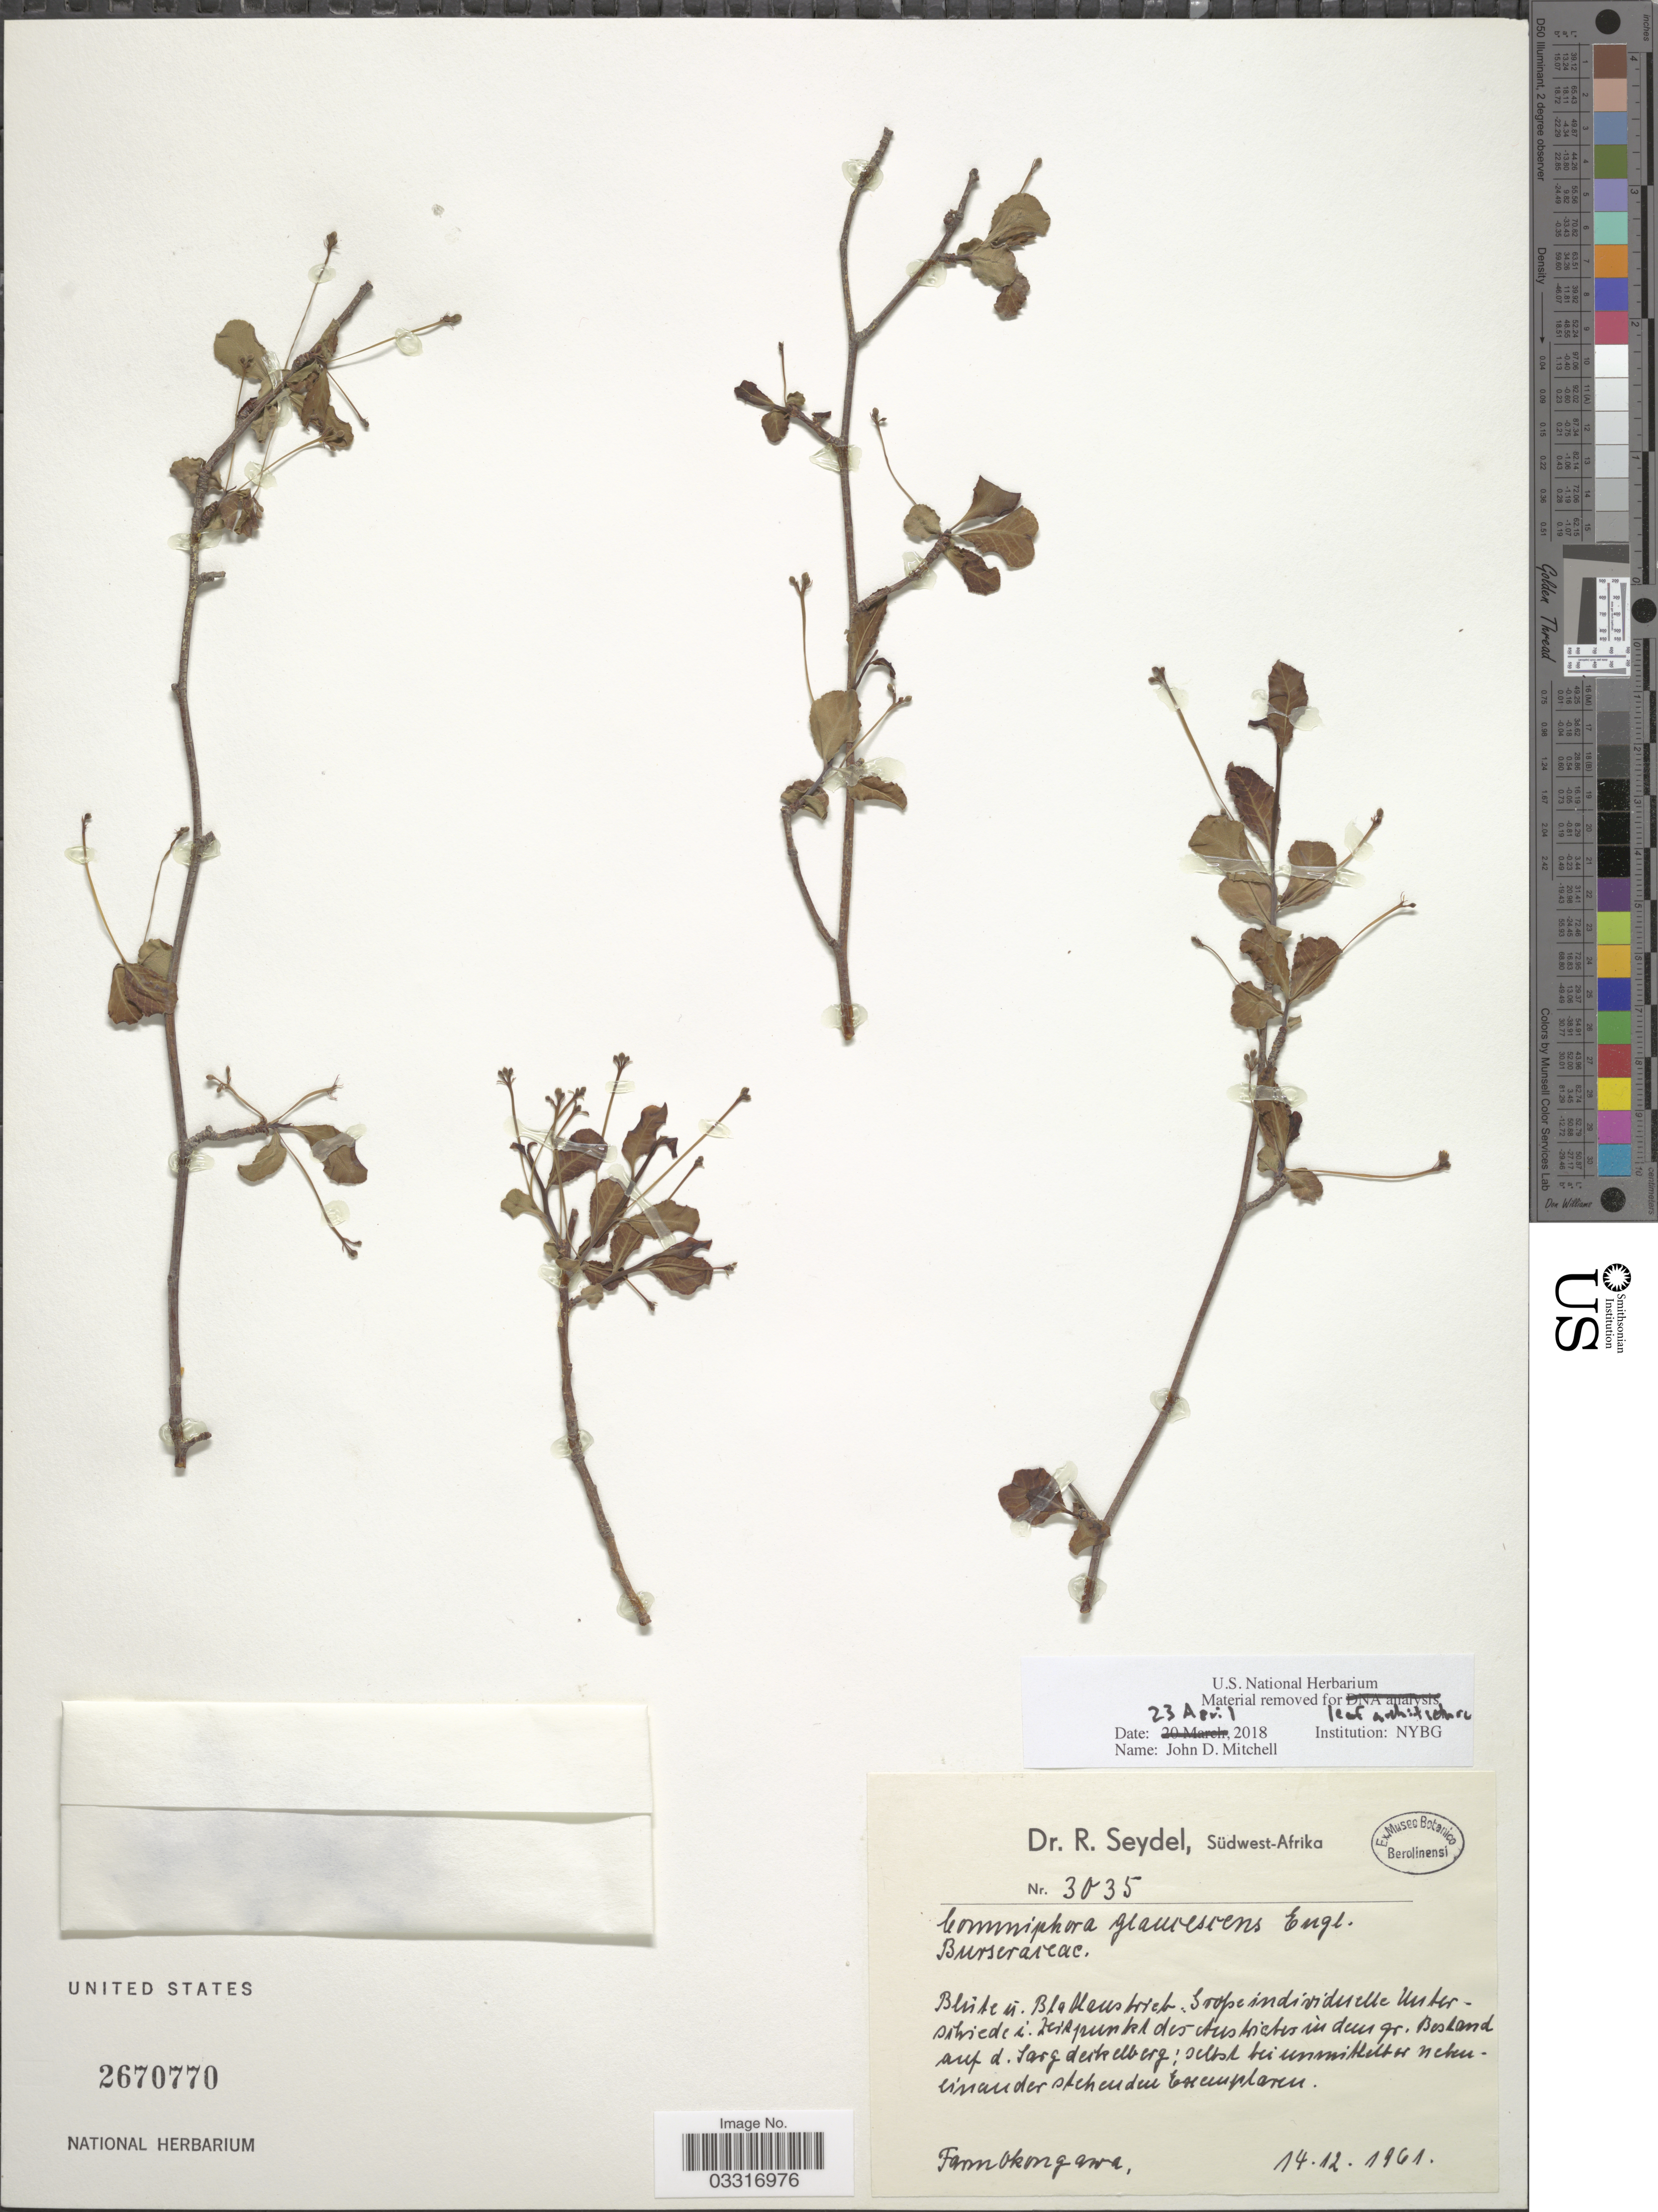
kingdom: Plantae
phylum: Tracheophyta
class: Magnoliopsida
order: Sapindales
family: Burseraceae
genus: Commiphora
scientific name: Commiphora glaucescens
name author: Engl.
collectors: R. Seydel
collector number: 3035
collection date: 1961-12-14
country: Namibia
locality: Südwest-Afrika. Farm Okongava.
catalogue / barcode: US 2670770